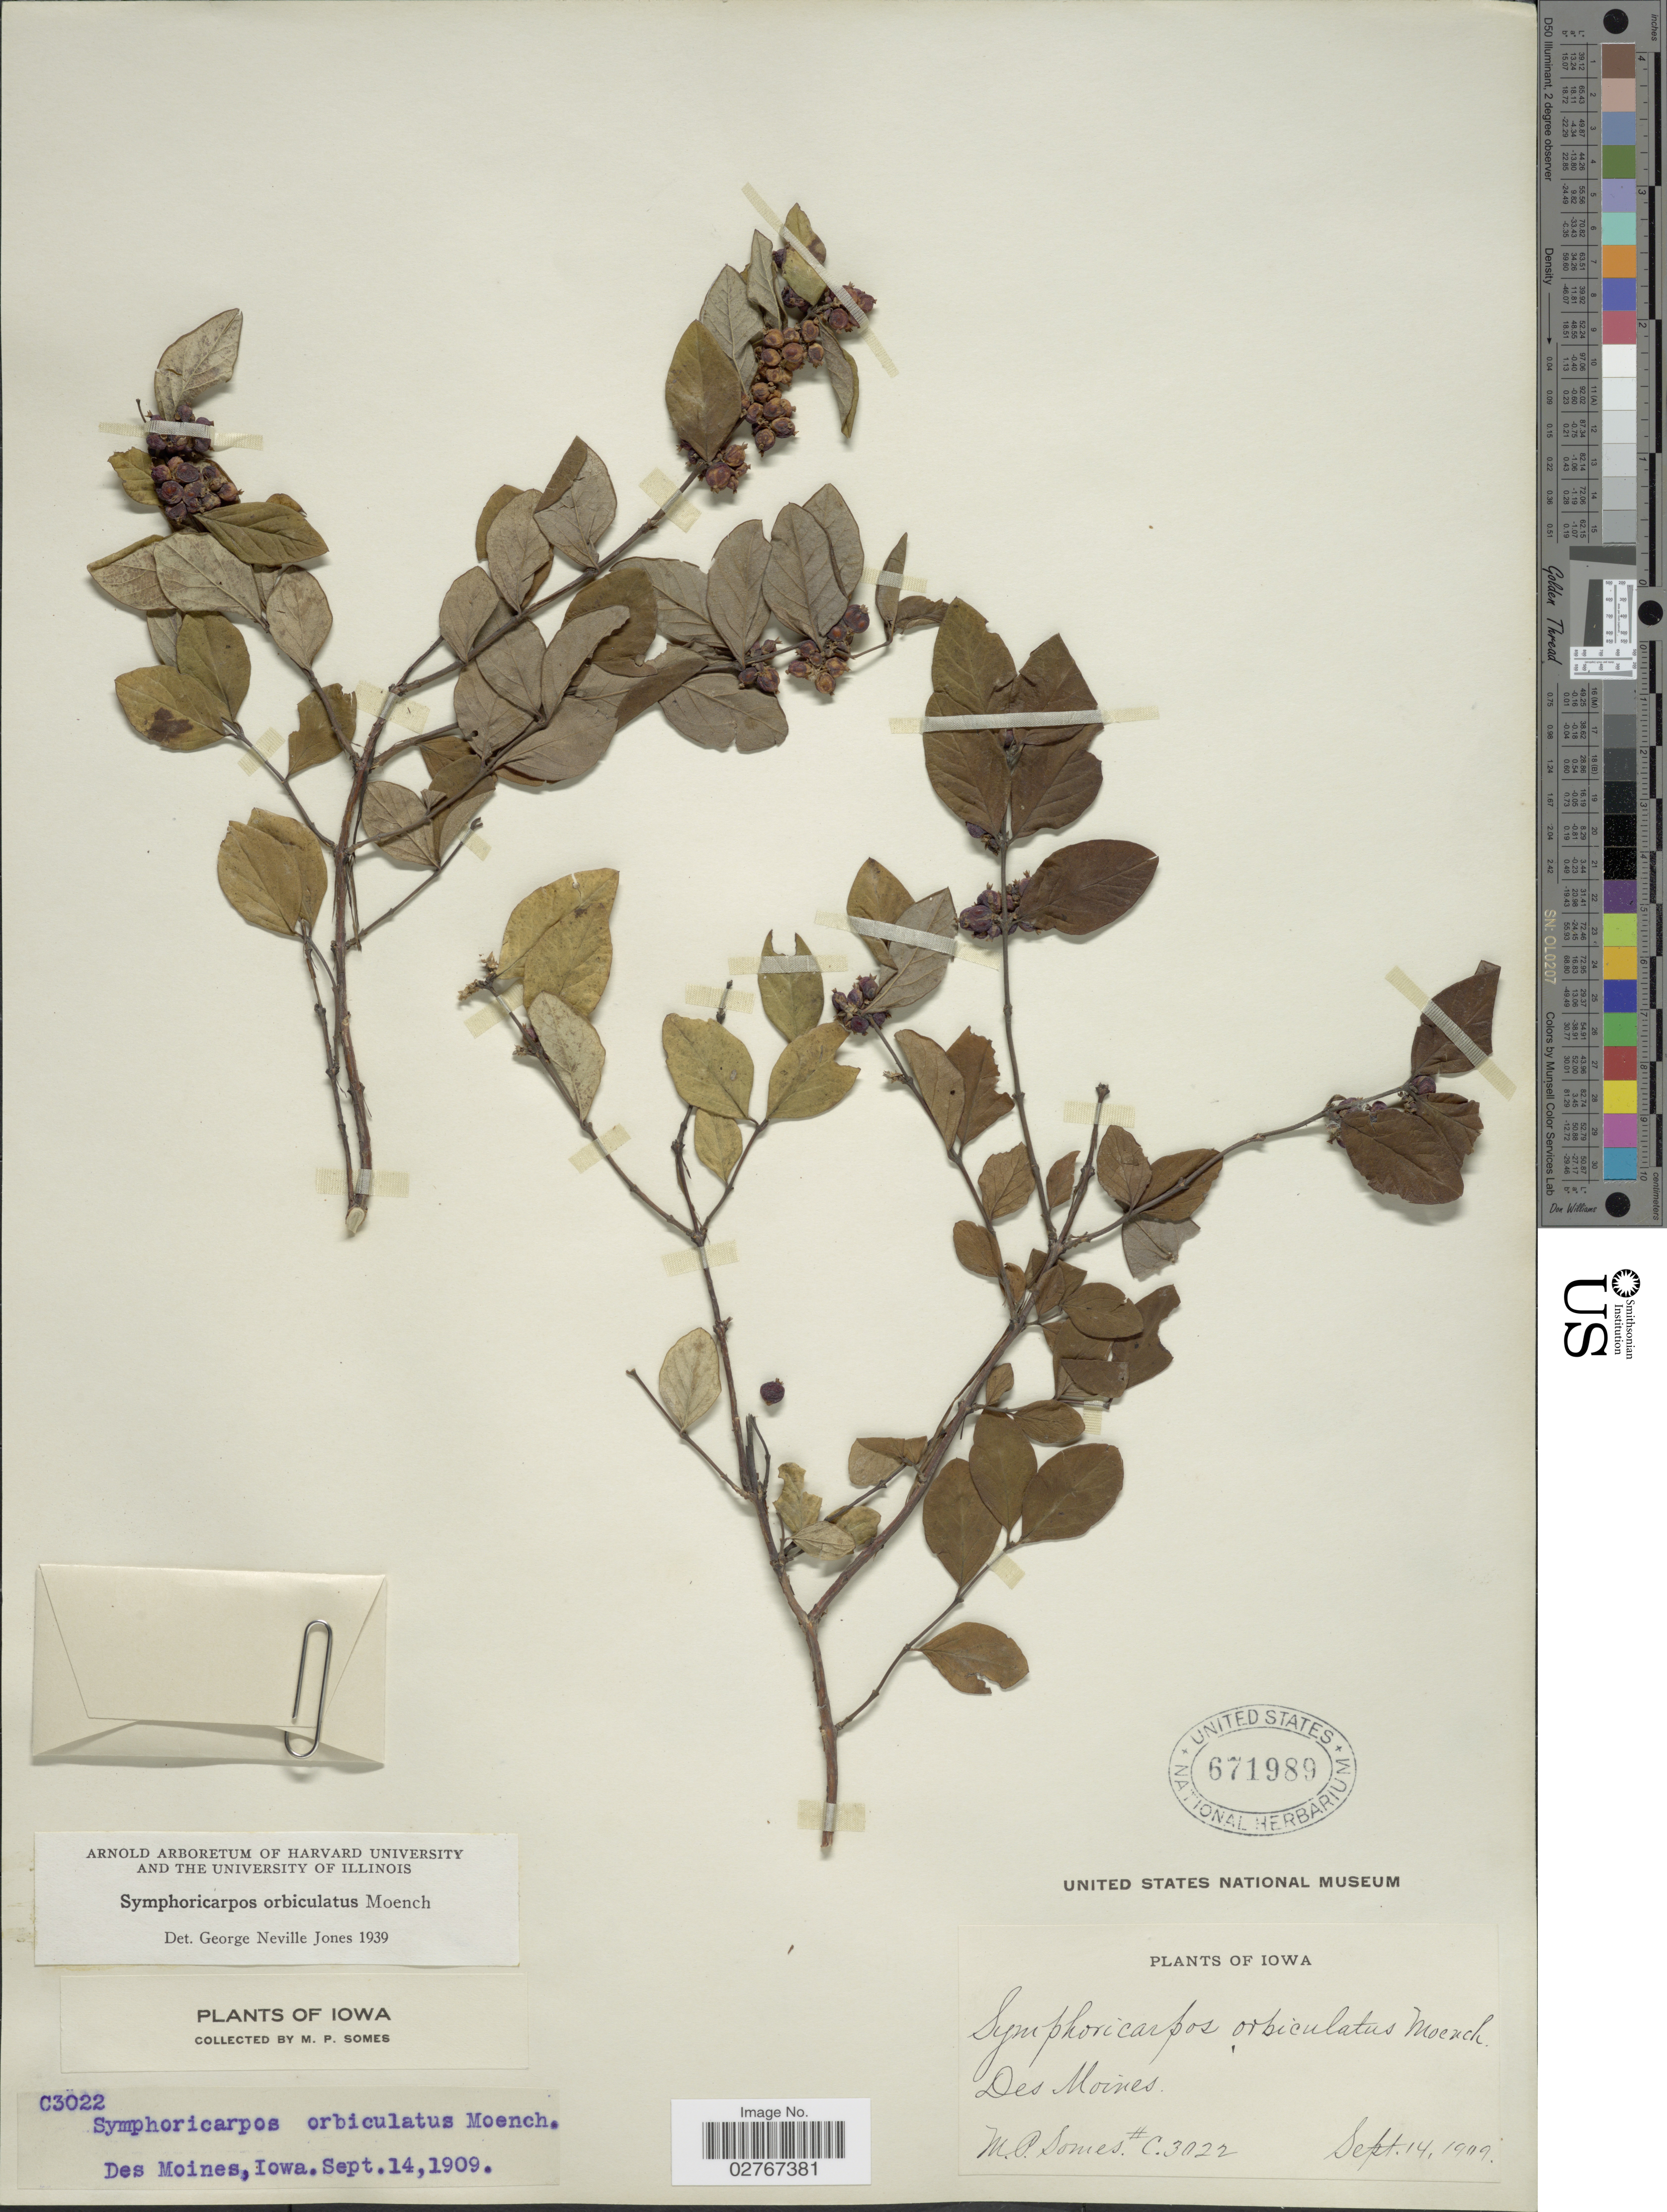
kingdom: Plantae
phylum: Tracheophyta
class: Magnoliopsida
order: Dipsacales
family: Caprifoliaceae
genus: Symphoricarpos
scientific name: Symphoricarpos orbiculatus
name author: Moench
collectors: M. Somes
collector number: C3022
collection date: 1909-09-14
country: United States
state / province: Iowa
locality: Des Moines.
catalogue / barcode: US 671989